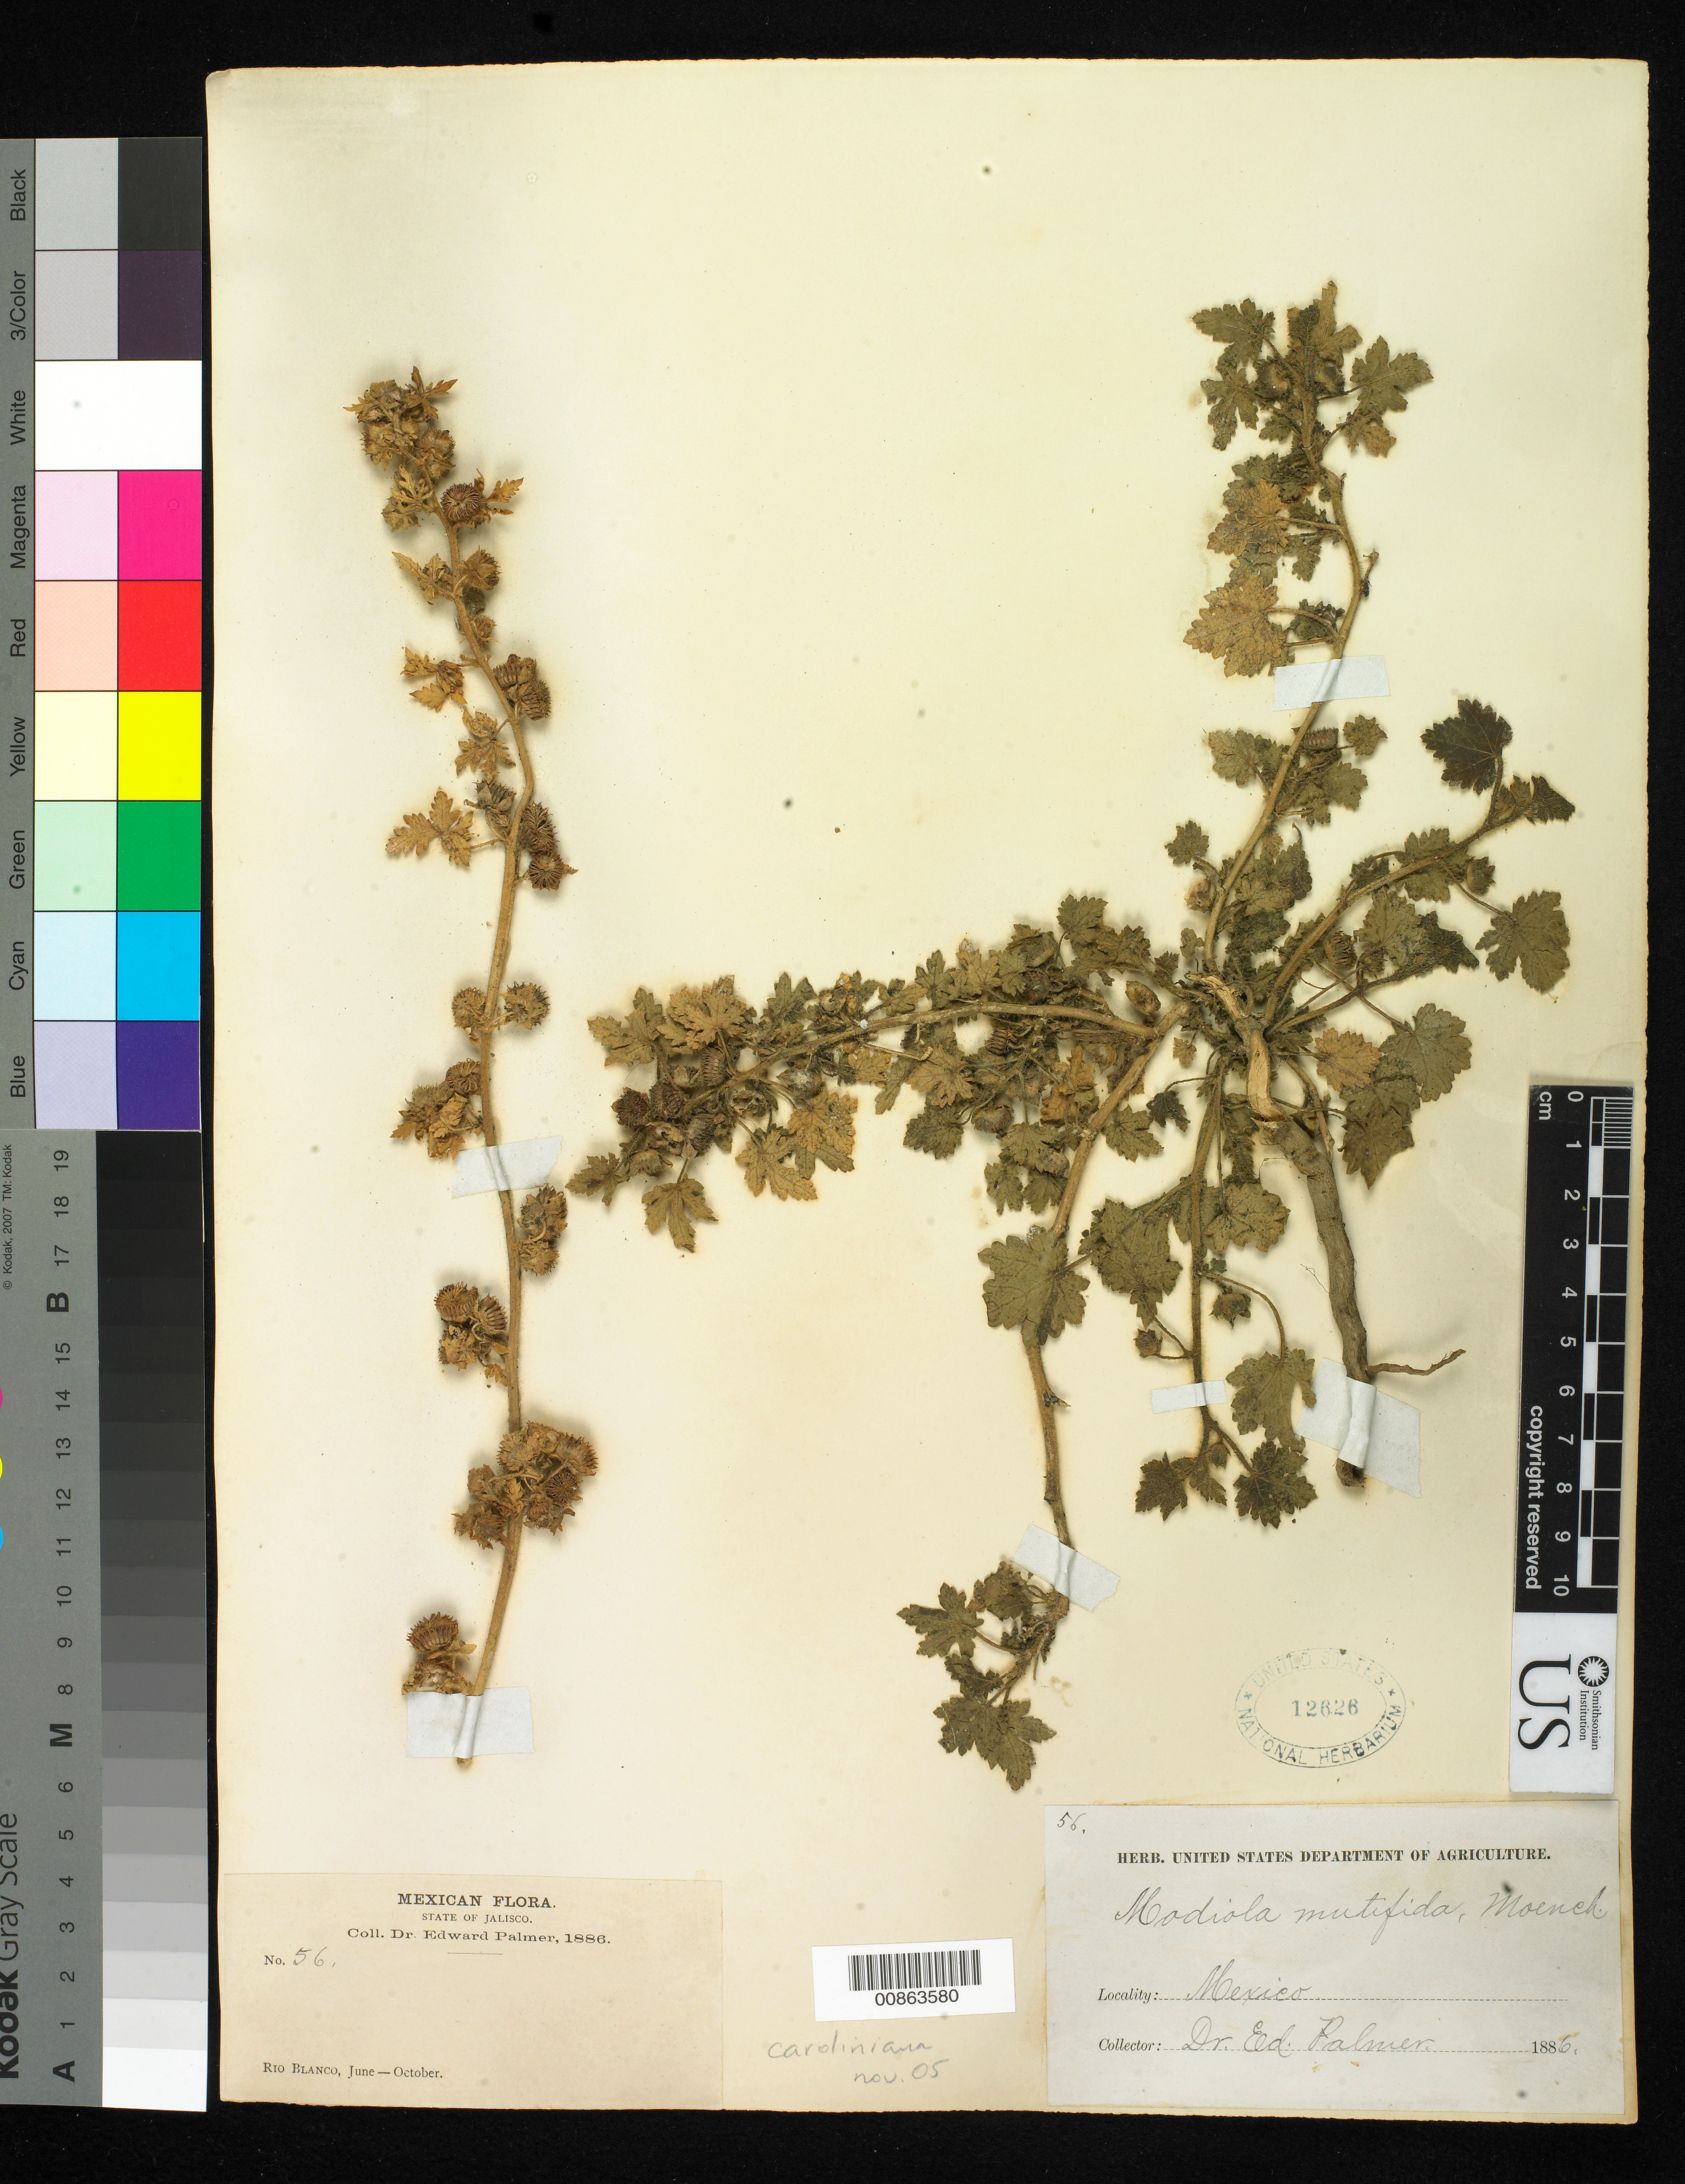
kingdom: Plantae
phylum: Tracheophyta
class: Magnoliopsida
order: Malvales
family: Malvaceae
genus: Modiola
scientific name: Modiola caroliniana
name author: (L.) G. Don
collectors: E. Palmer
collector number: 56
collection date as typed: Jun 1886 to -- Oct 1886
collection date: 1886-06/1886-10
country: Mexico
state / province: Jalisco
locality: Río Blanco, Jalisco.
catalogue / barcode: US 12626